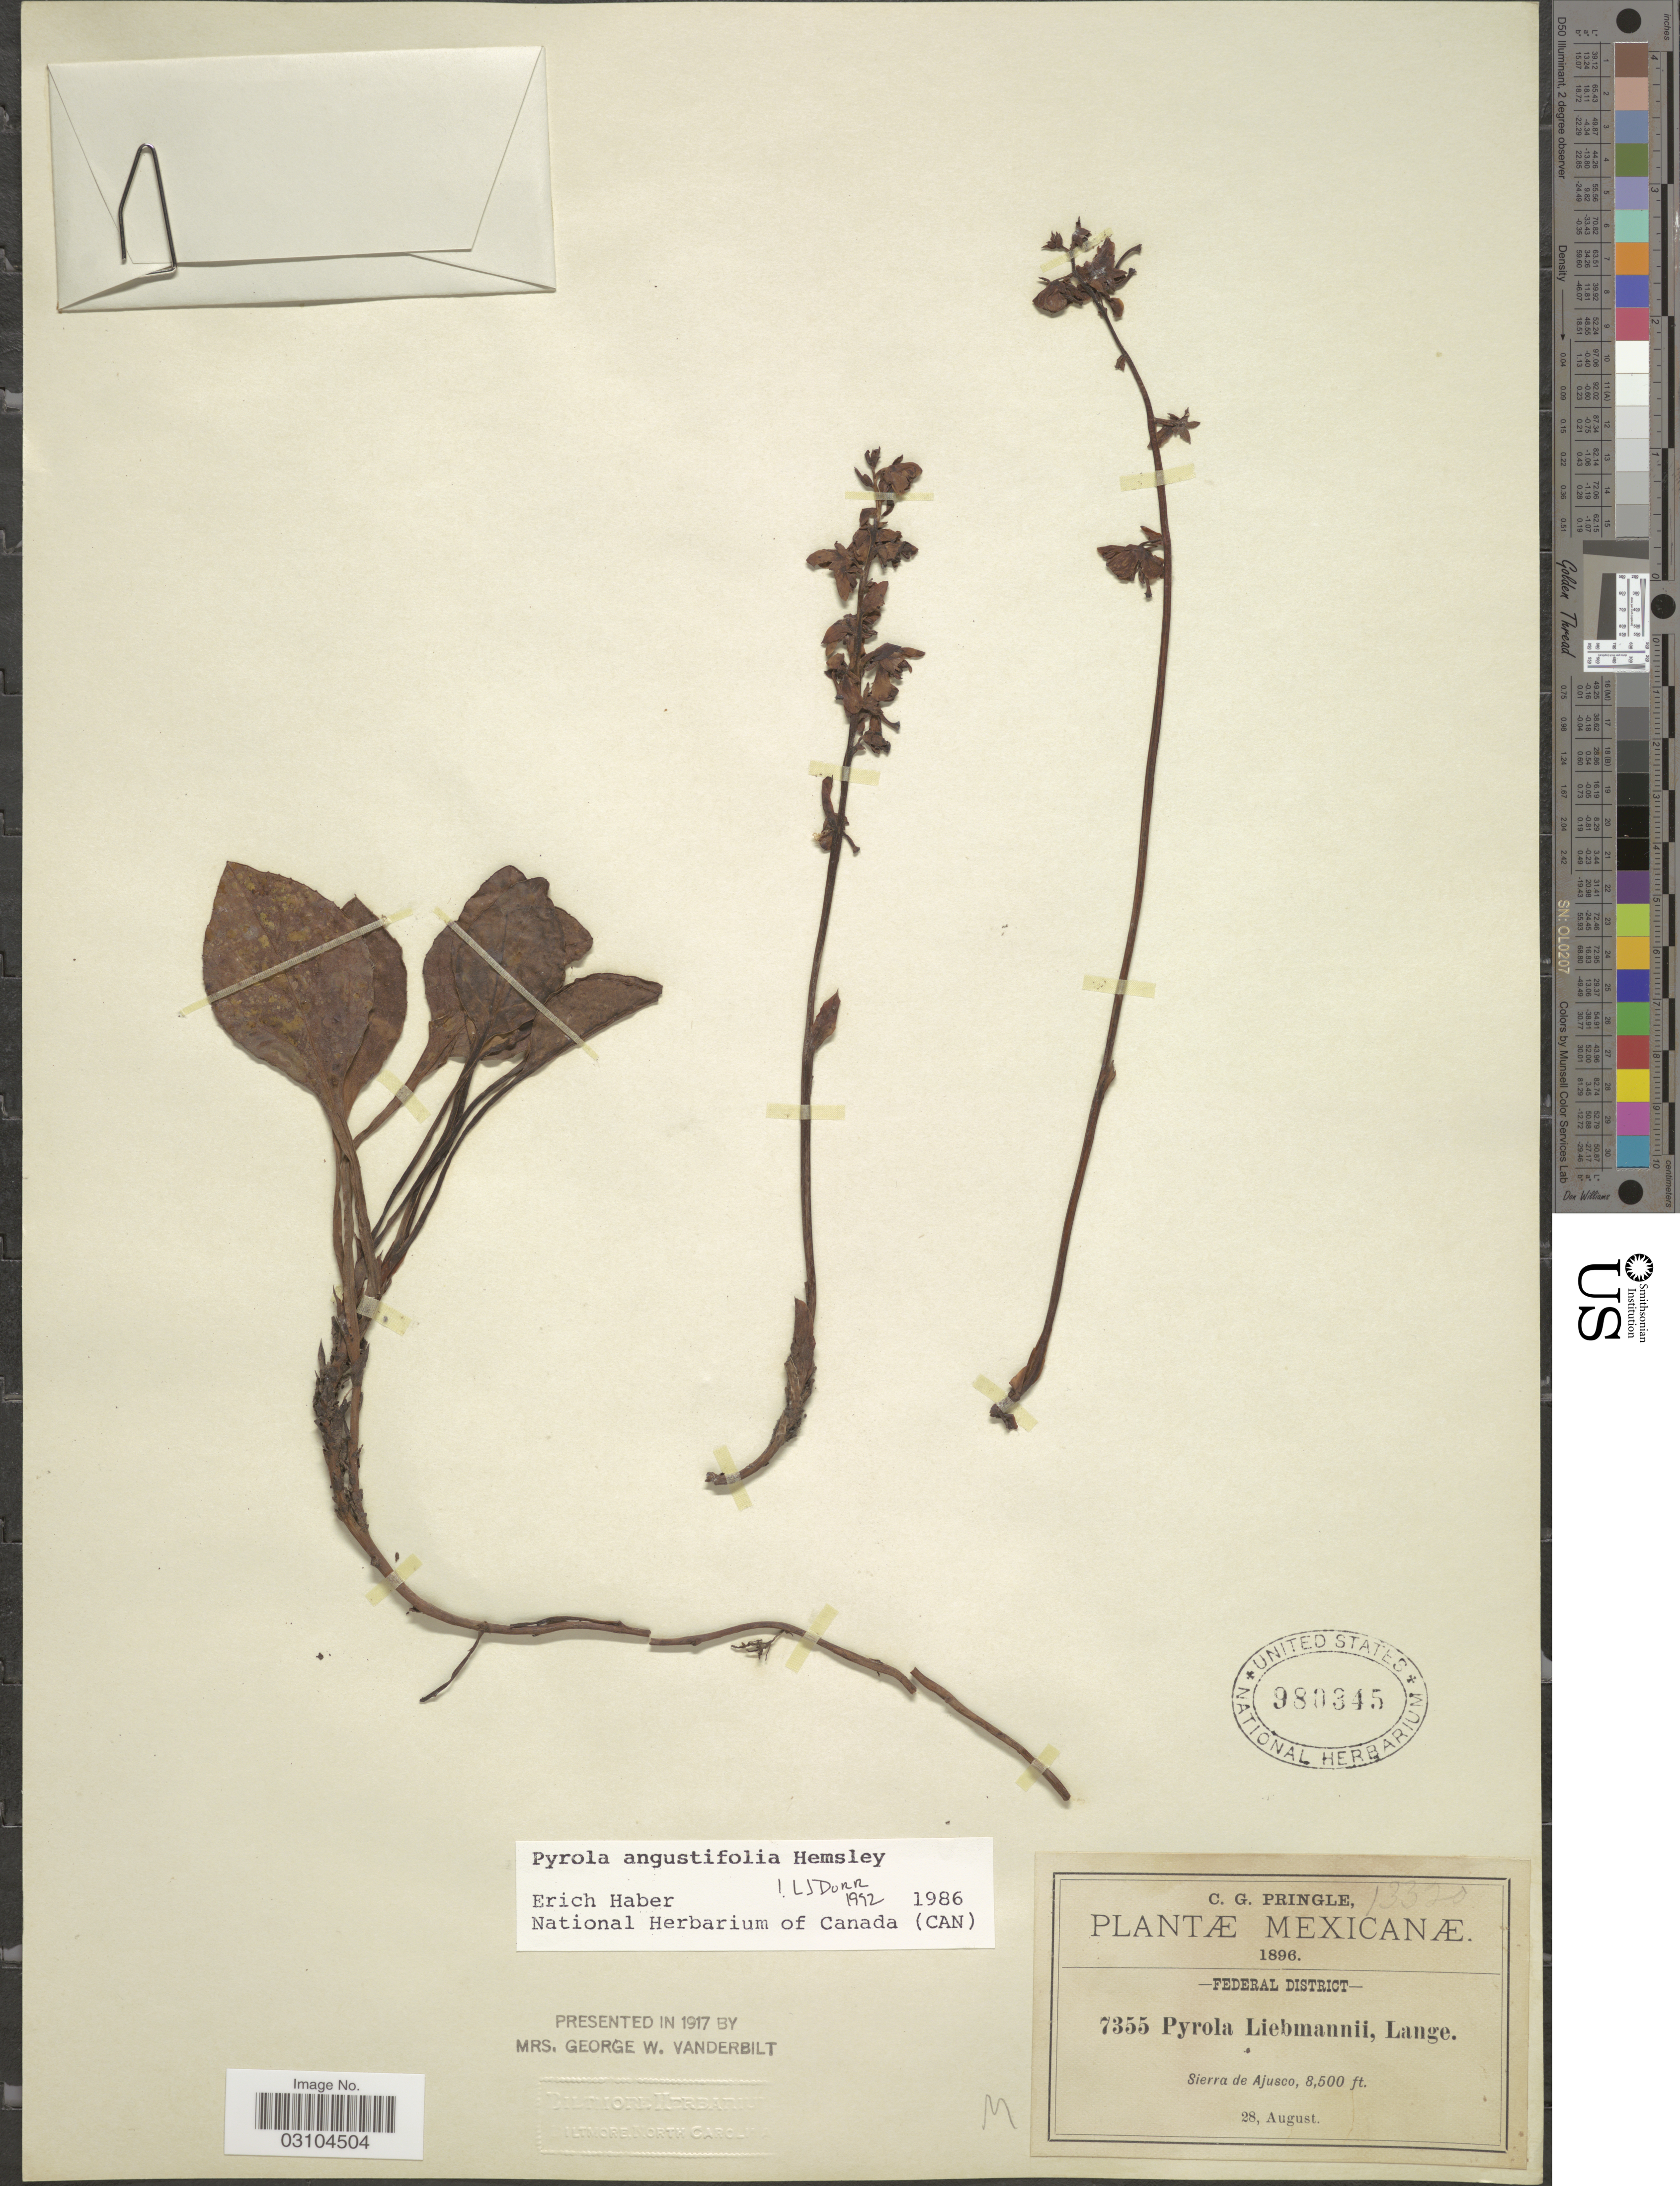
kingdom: Plantae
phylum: Tracheophyta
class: Magnoliopsida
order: Ericales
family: Ericaceae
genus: Pyrola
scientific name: Pyrola angustifolia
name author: (Alef.) Hemsl.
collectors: C. G. Pringle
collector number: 7355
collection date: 1896-08-28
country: Mexico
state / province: Distrito Federal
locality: Federal District. Sierra de Ajusco.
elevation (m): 2591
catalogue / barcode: US 980345